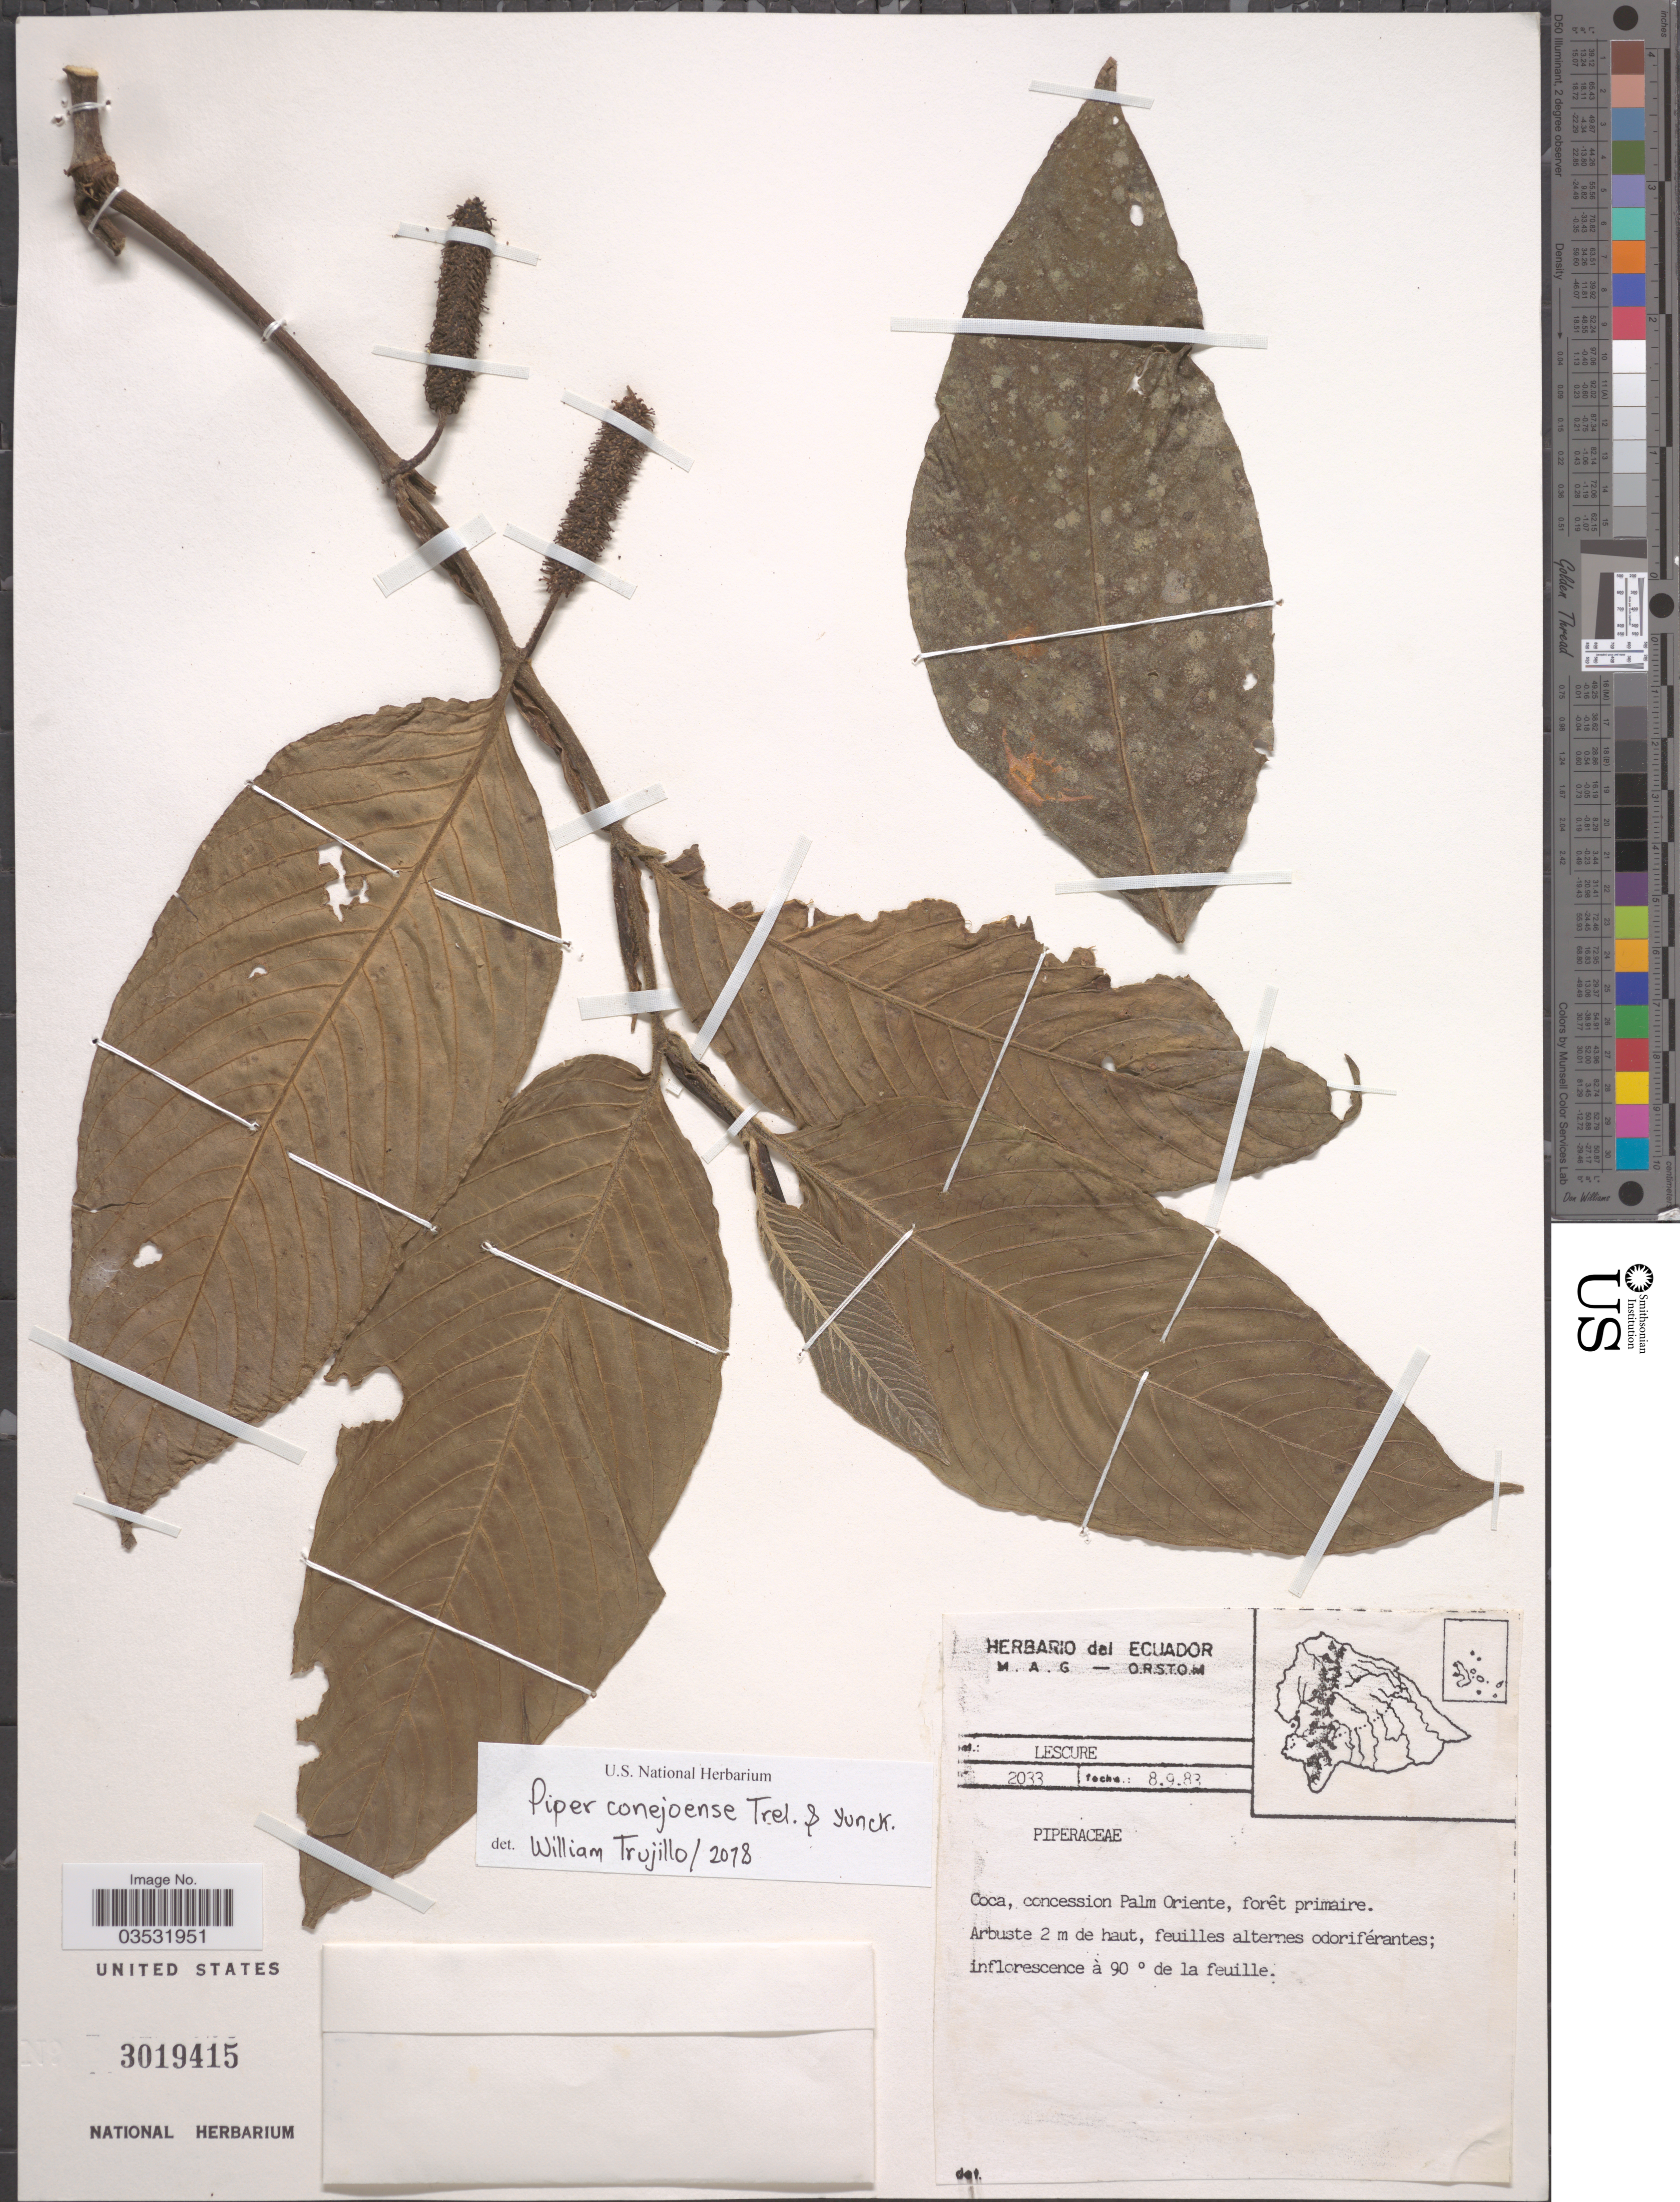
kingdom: Plantae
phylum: Tracheophyta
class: Magnoliopsida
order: Piperales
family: Piperaceae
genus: Piper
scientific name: Piper conejoense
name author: Trel. & Yunck.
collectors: -. Lescure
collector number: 2033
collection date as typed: Transcribed d/m/y: 8/9/83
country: Ecuador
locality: Coca, concession Palm Oriente, forêt primaire.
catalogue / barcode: US 3019415